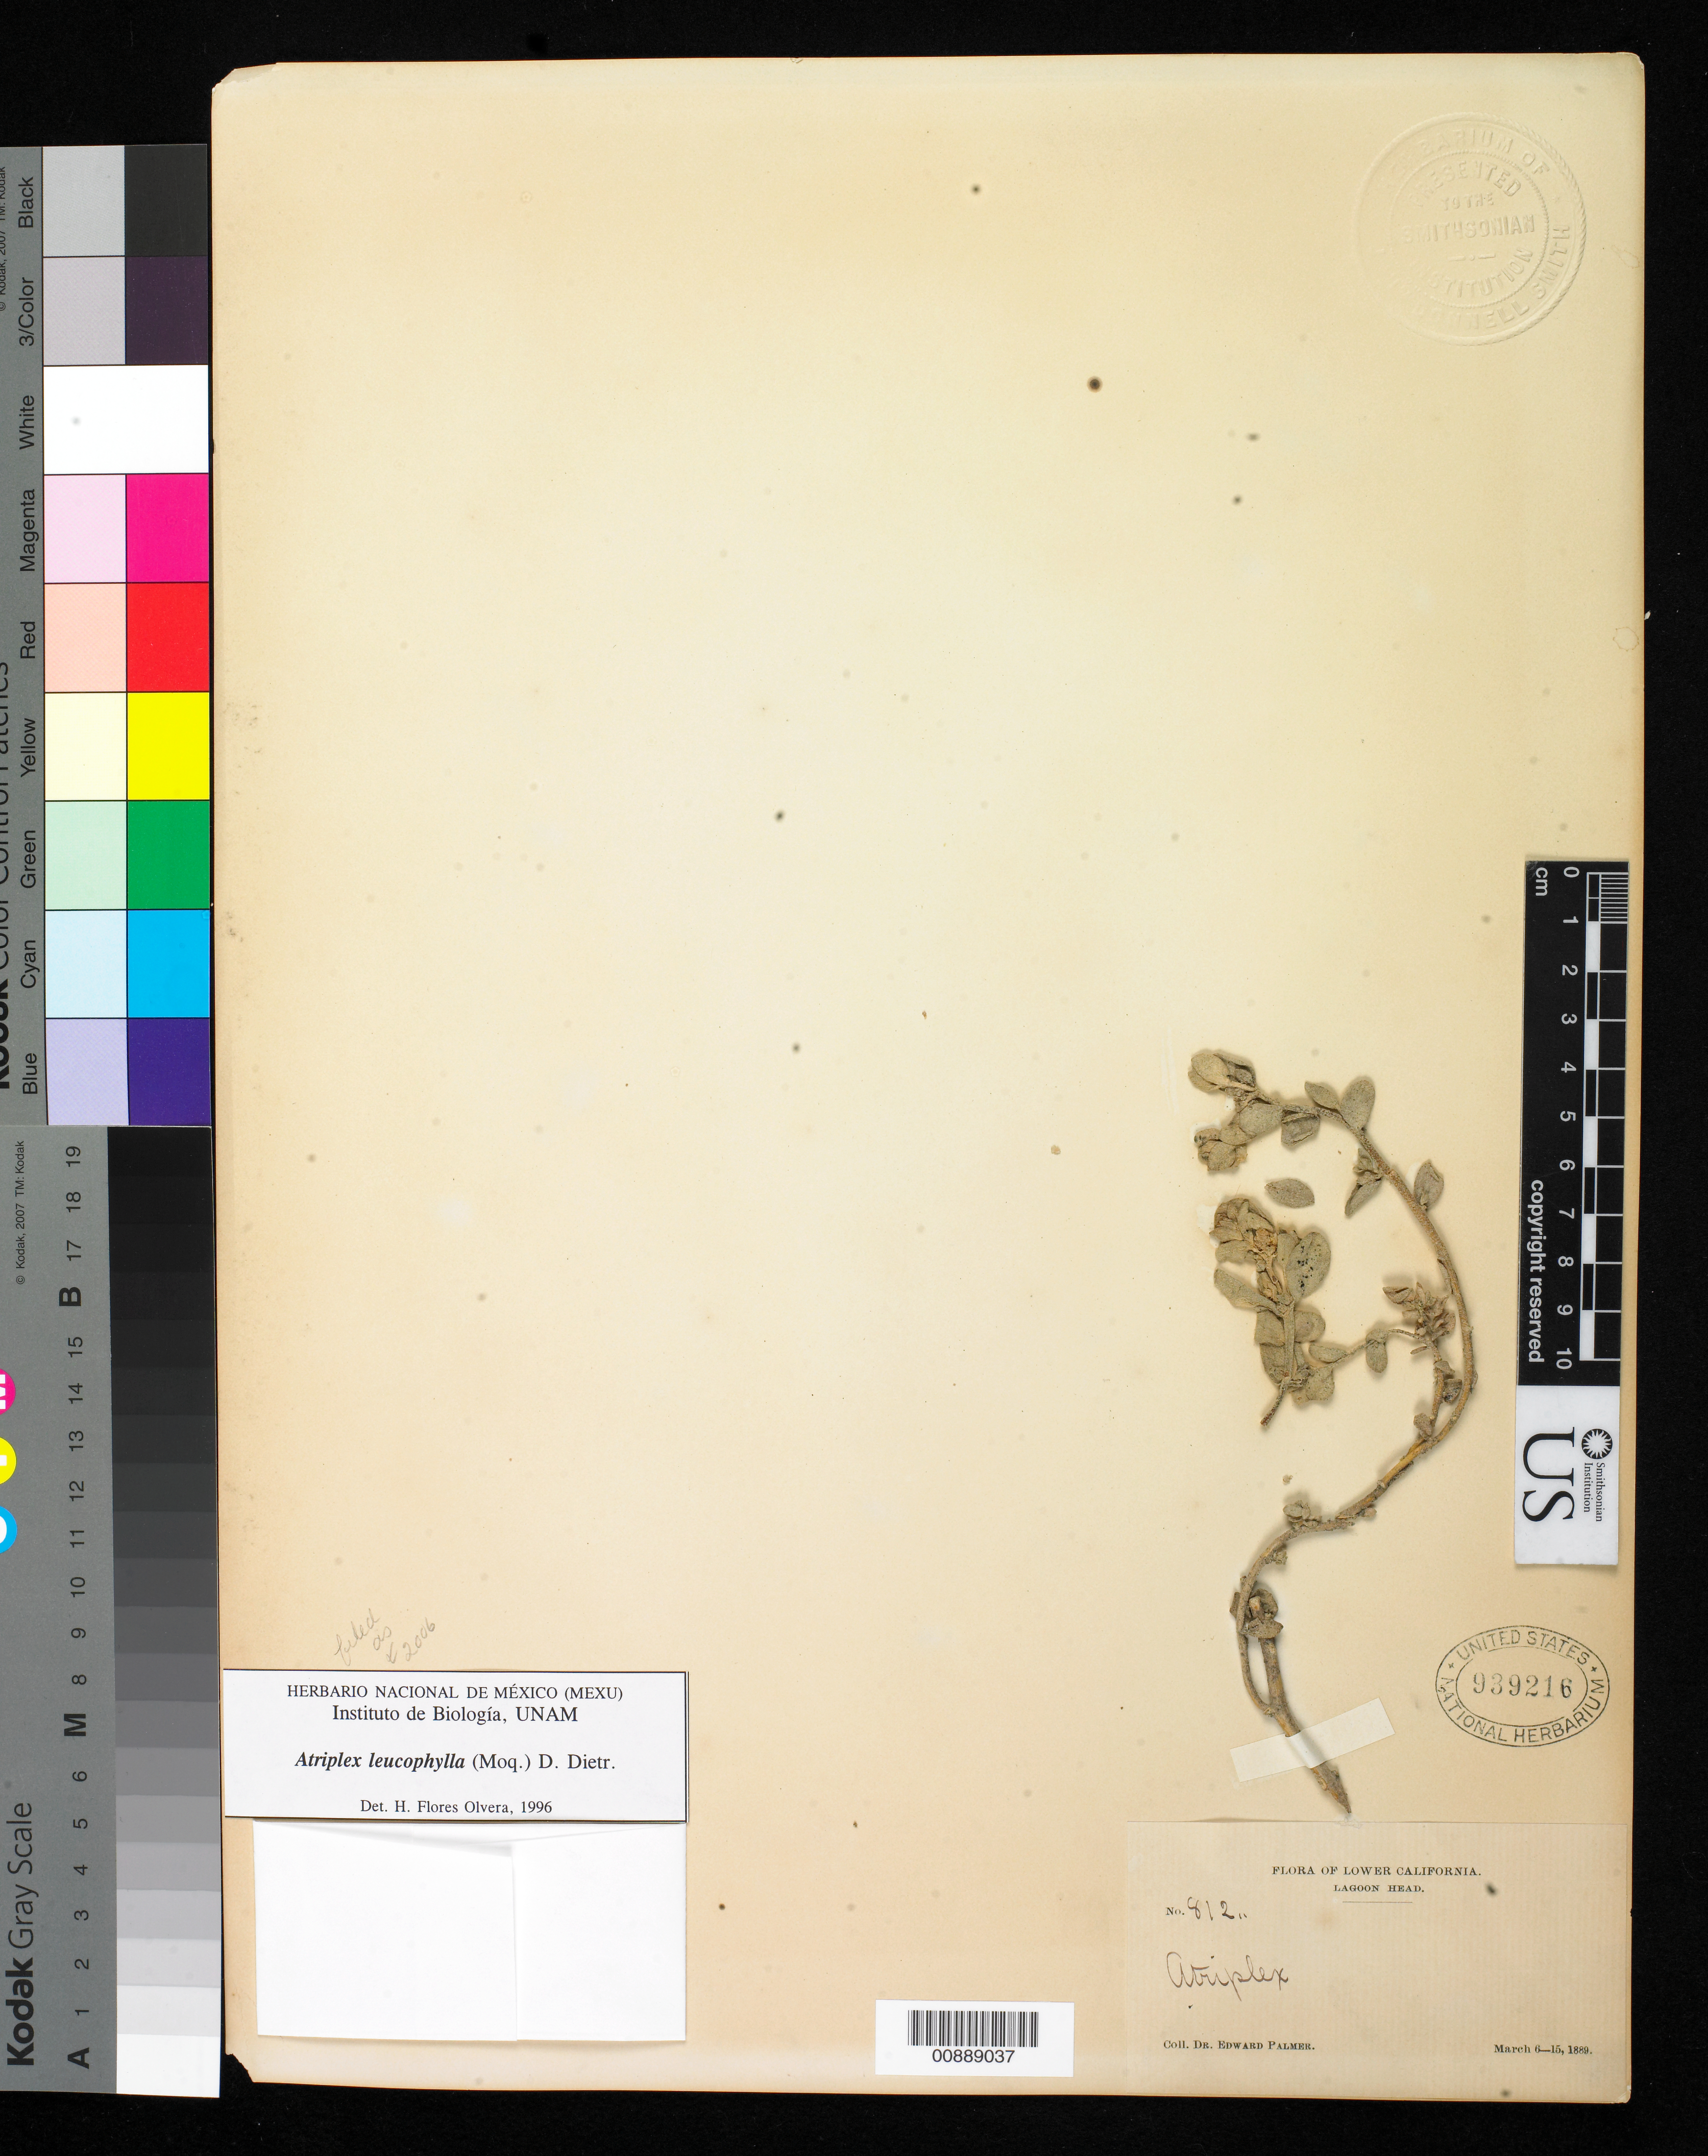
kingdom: Plantae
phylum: Tracheophyta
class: Magnoliopsida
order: Caryophyllales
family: Amaranthaceae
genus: Atriplex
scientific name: Atriplex leucophylla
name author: (Moq.) D. Dietr.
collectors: E. Palmer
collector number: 812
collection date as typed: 06 Mar 1889 to 15 Mar 1889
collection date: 1889-03-06/1889-03-15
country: Mexico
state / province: Baja California Norte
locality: Lagoon Head, Baja California.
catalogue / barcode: US 939216